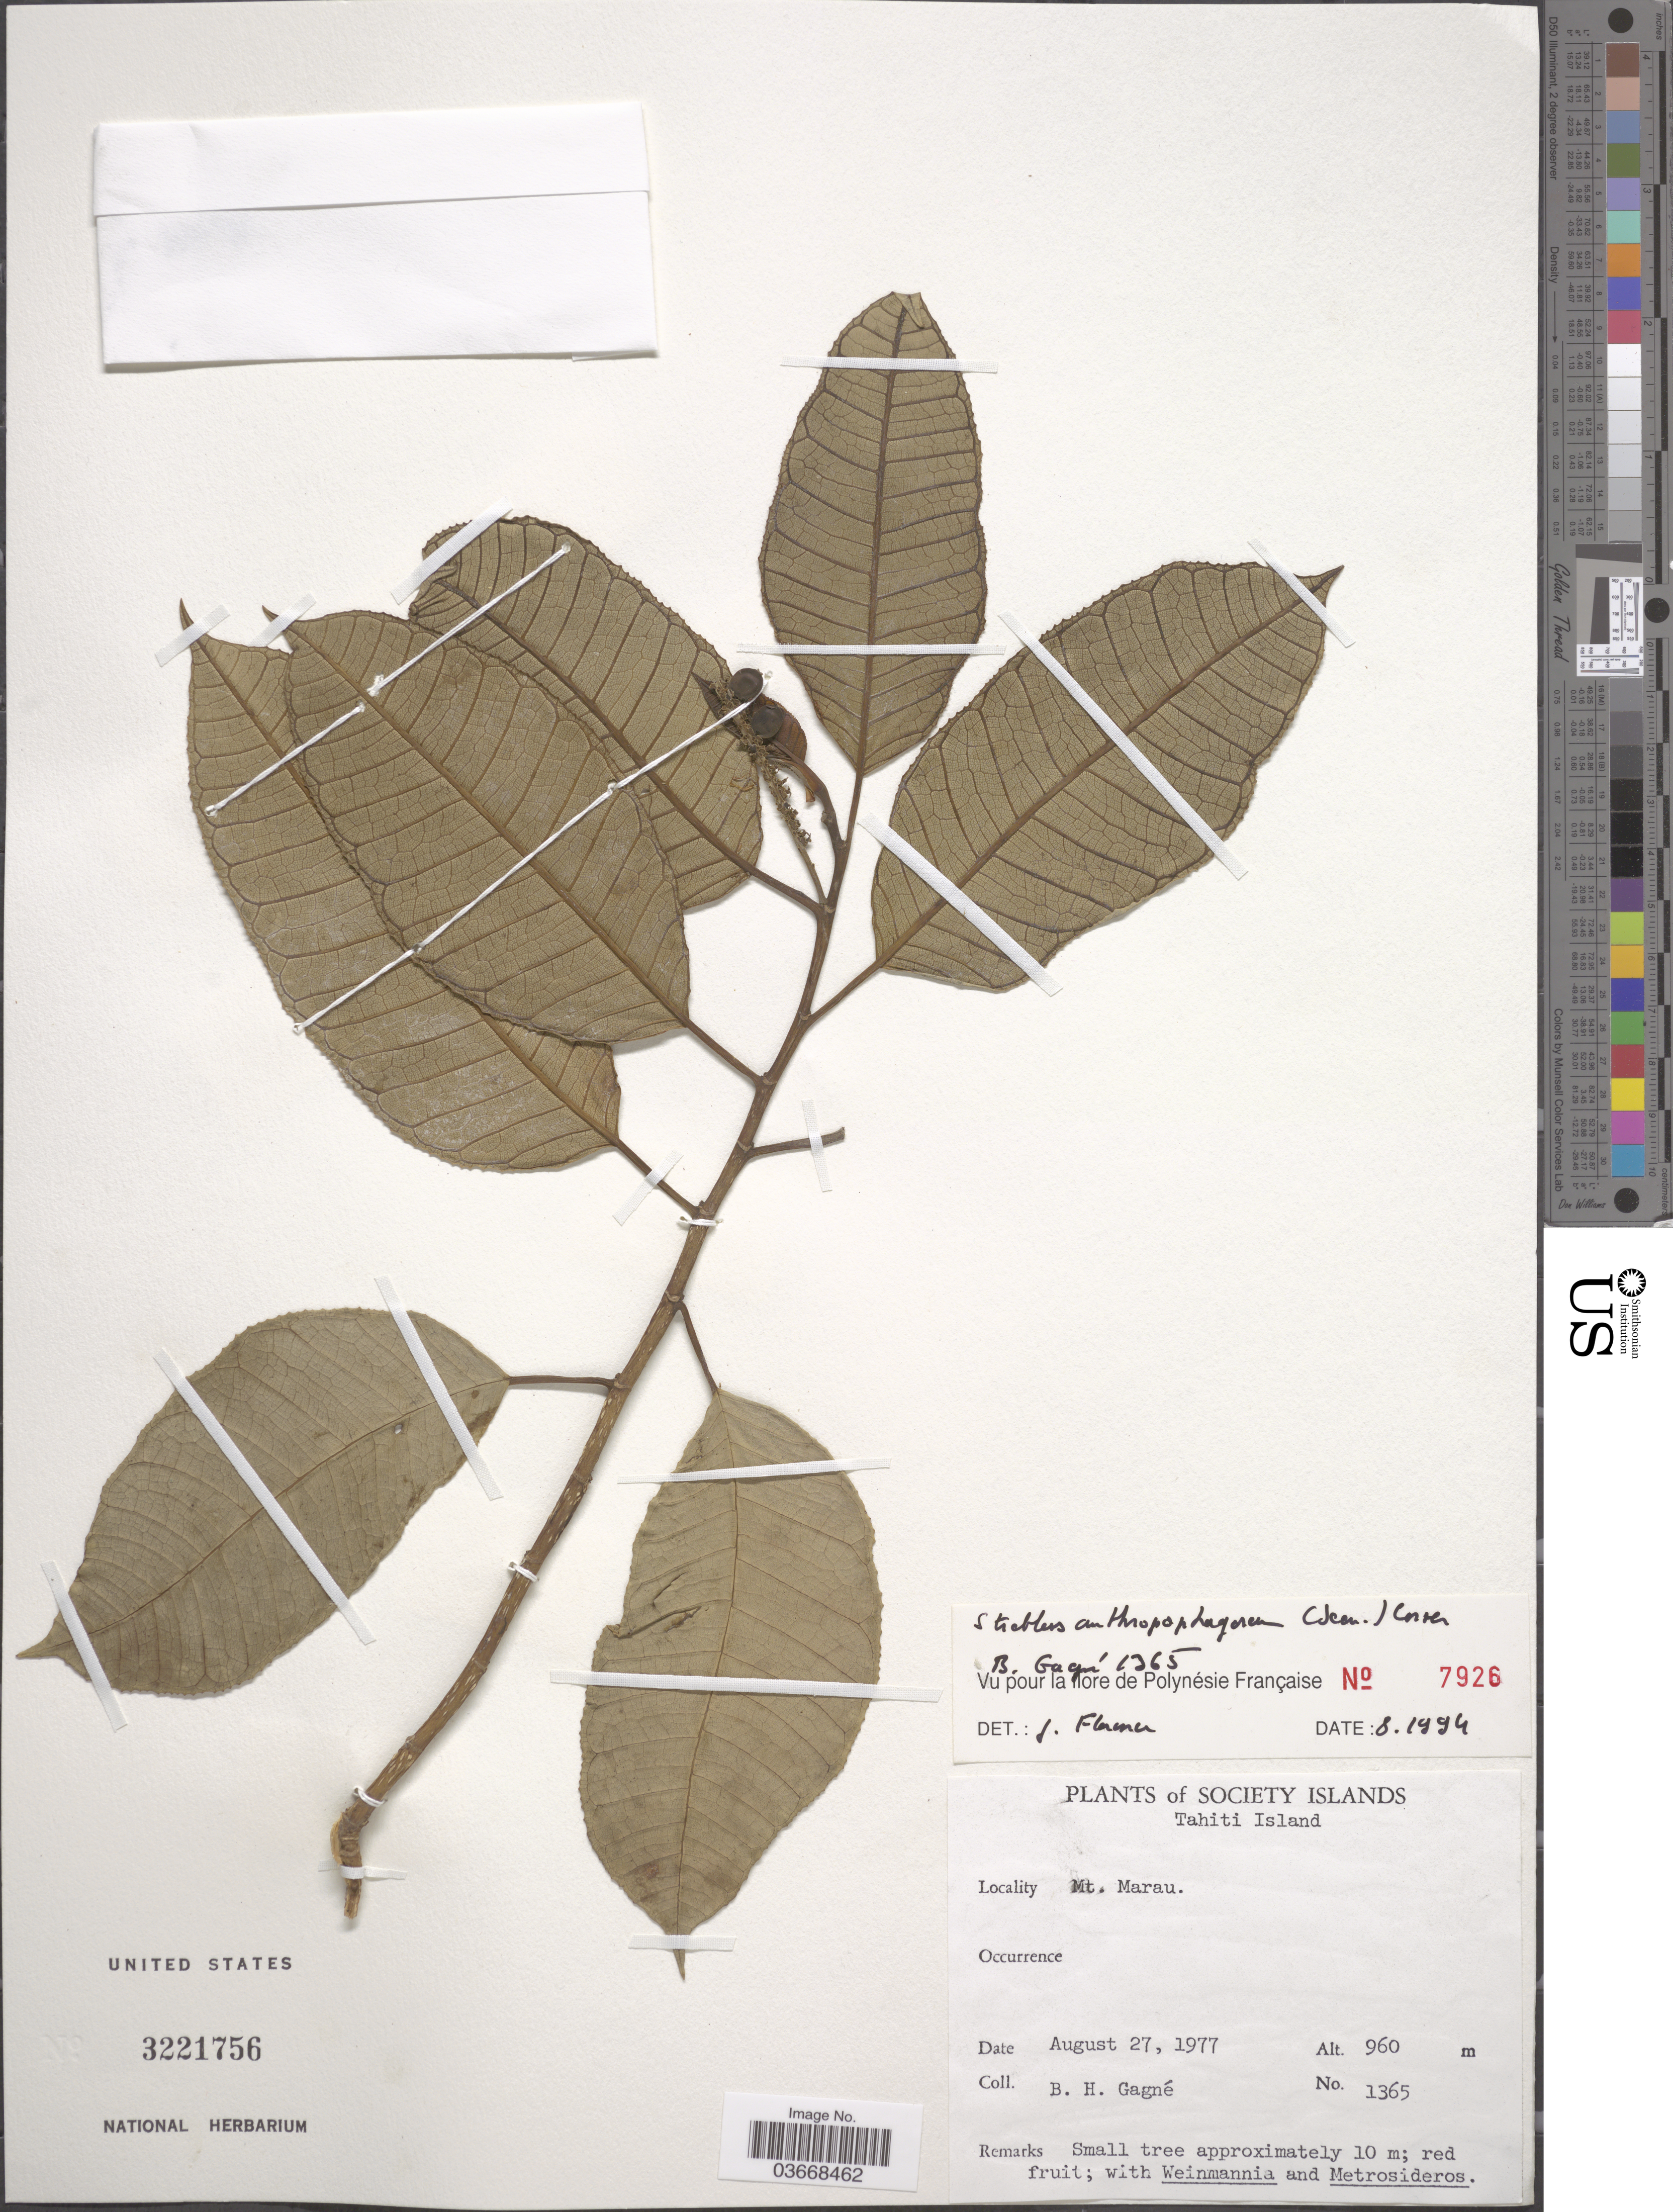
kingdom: Plantae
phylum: Tracheophyta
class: Magnoliopsida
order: Rosales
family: Moraceae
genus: Paratrophis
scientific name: Paratrophis anthropophagorum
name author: (Seem.) Benth. & Hook. f. ex Drake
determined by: Wagner, W. L., (BOT), Smithsonian Institution - National Museum of Natural History (UNITED STATES)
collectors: B. H. Gagné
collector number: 1365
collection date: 1977-08-27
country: French Polynesia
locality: Society Islands. Tahiti Island. Mt. Marau.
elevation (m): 960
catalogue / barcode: US 3221756